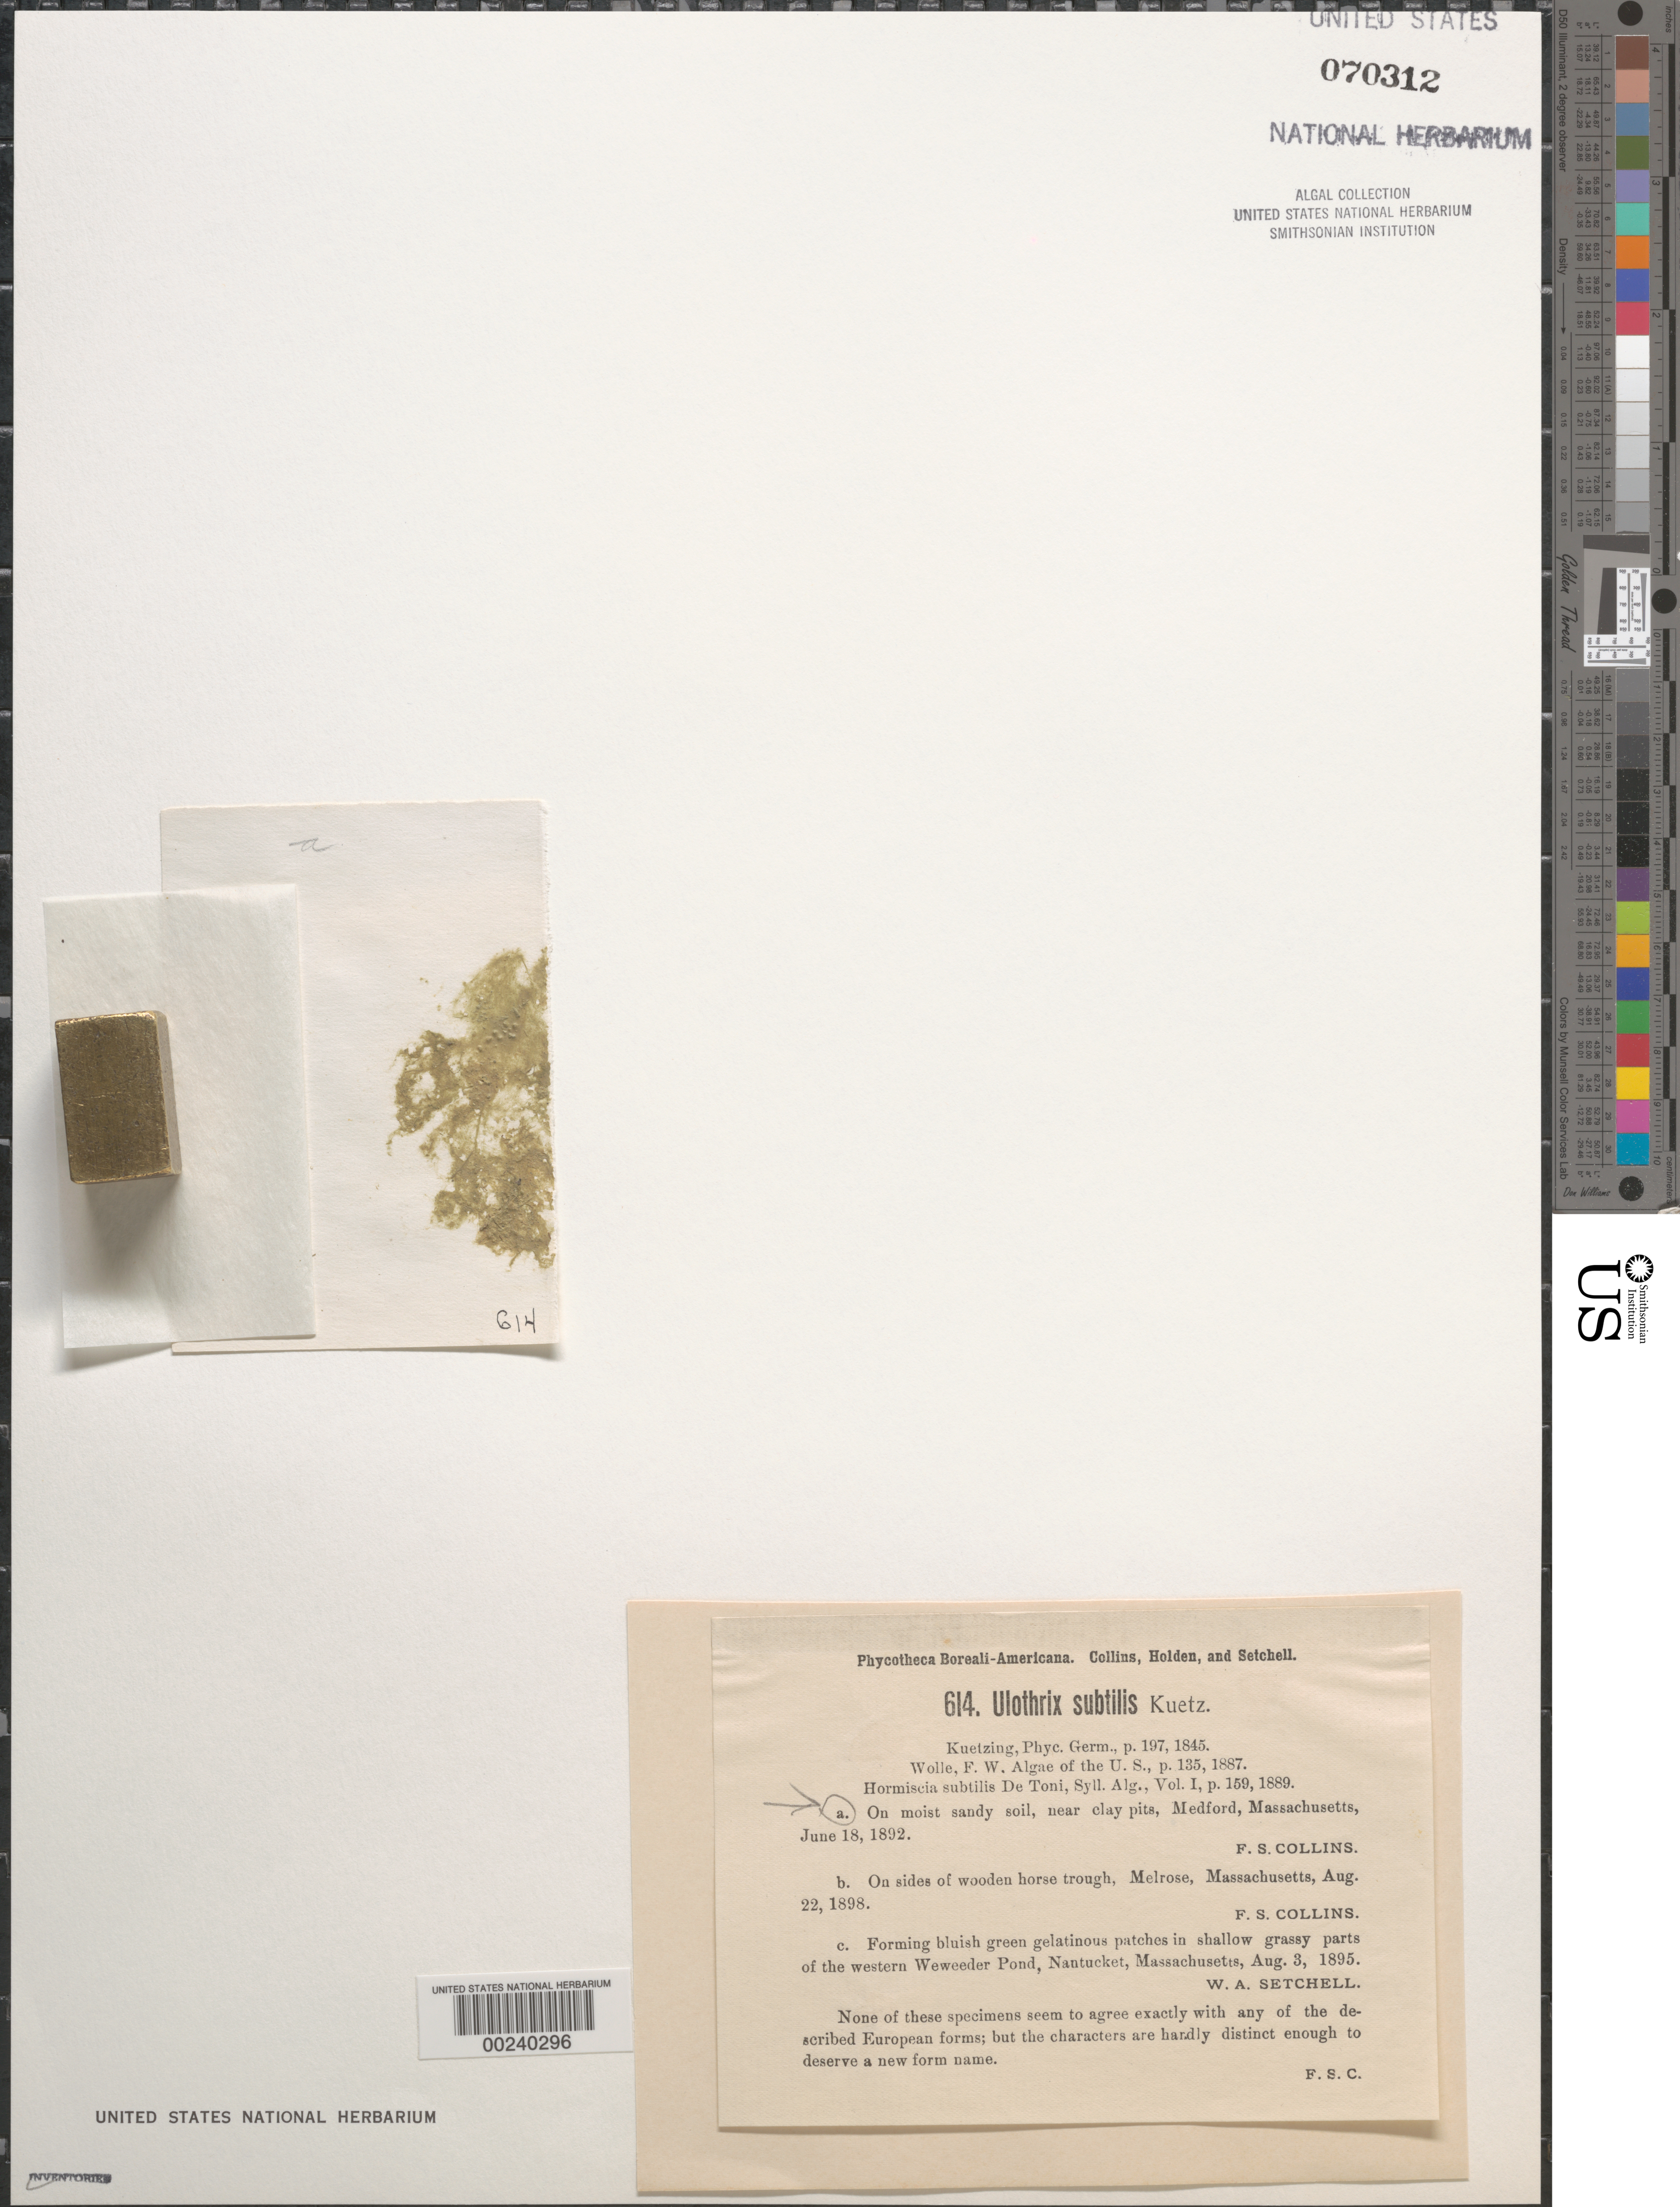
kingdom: Plantae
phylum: Chlorophyta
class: Ulvophyceae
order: Ulotrichales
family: Ulotrichaceae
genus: Ulothrix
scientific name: Ulothrix subtilis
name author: Kütz.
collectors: F. Collins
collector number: PB-A 614a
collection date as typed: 18 Jun 1892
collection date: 1892-06-18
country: United States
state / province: Massachusetts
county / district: Middlesex County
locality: Medford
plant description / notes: Collins, Holden & Setchell, Phycotheca Boreali-Americana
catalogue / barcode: US 70312